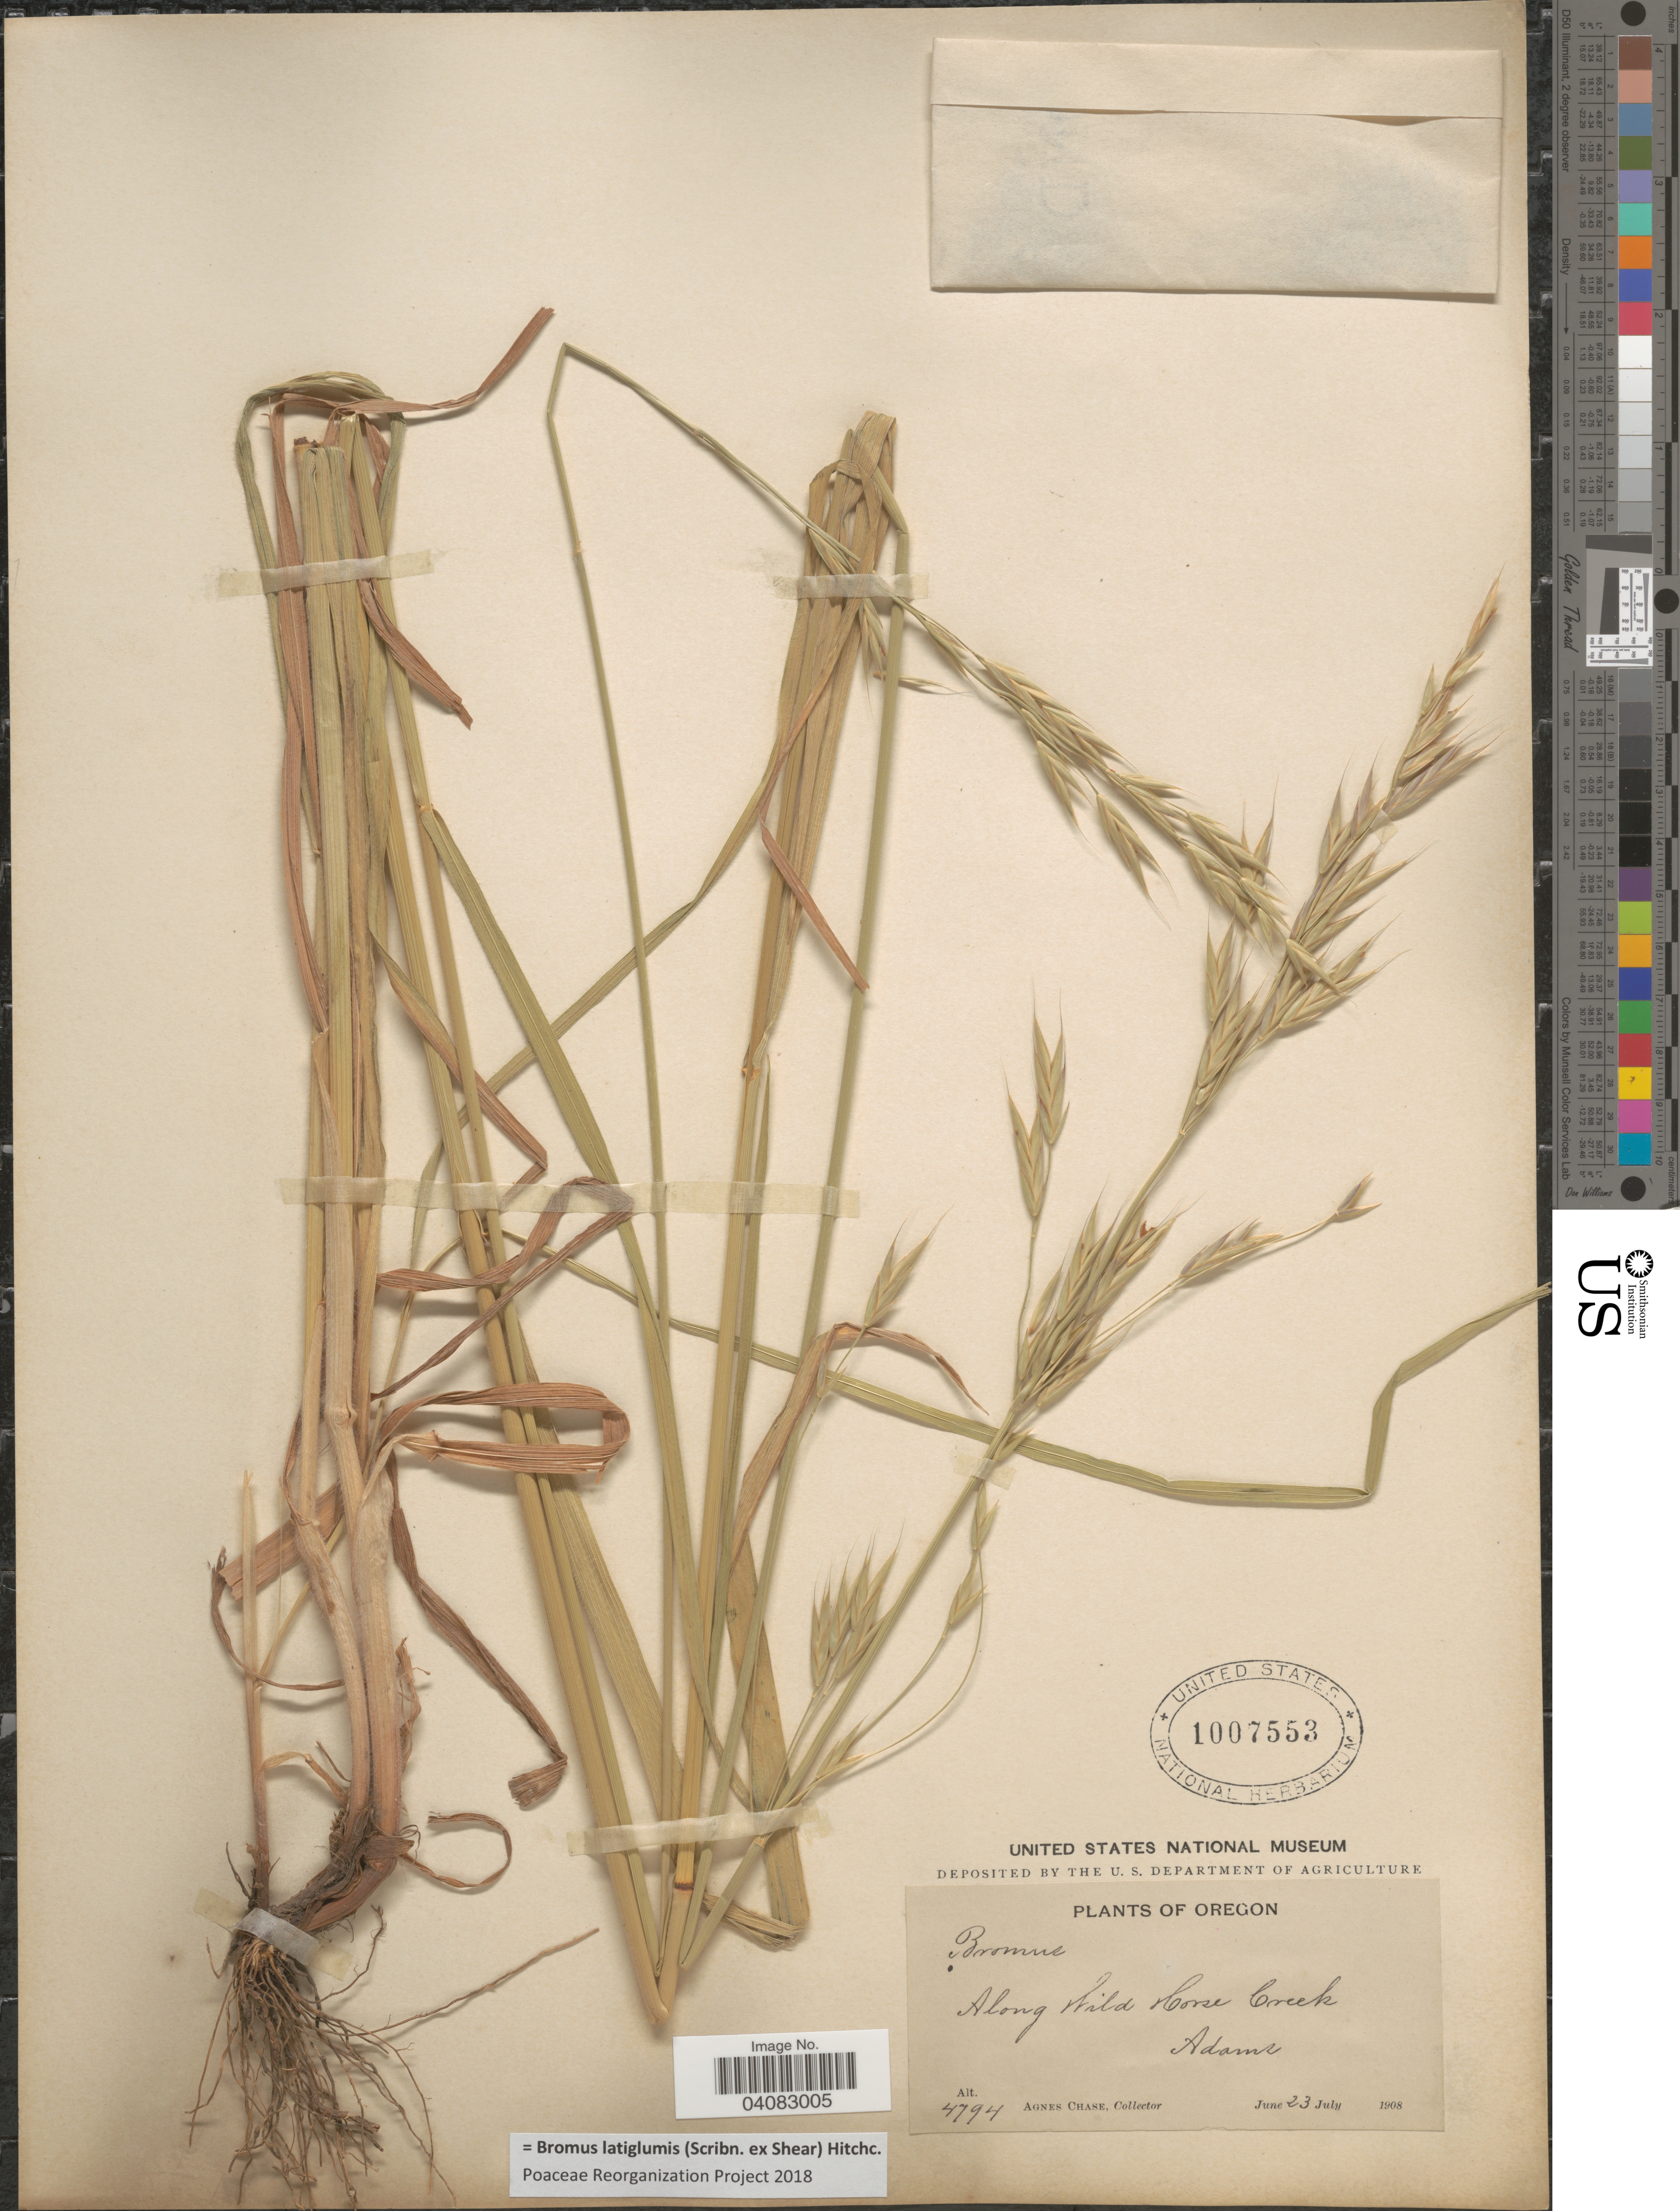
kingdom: Plantae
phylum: Tracheophyta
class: Liliopsida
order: Poales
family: Poaceae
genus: Bromus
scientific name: Bromus latiglumis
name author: (Scribn. ex Shear) Hitchc.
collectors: A. Chase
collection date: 1908-06-23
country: United States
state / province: Oregon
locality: Adams.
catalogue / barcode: US 1007553